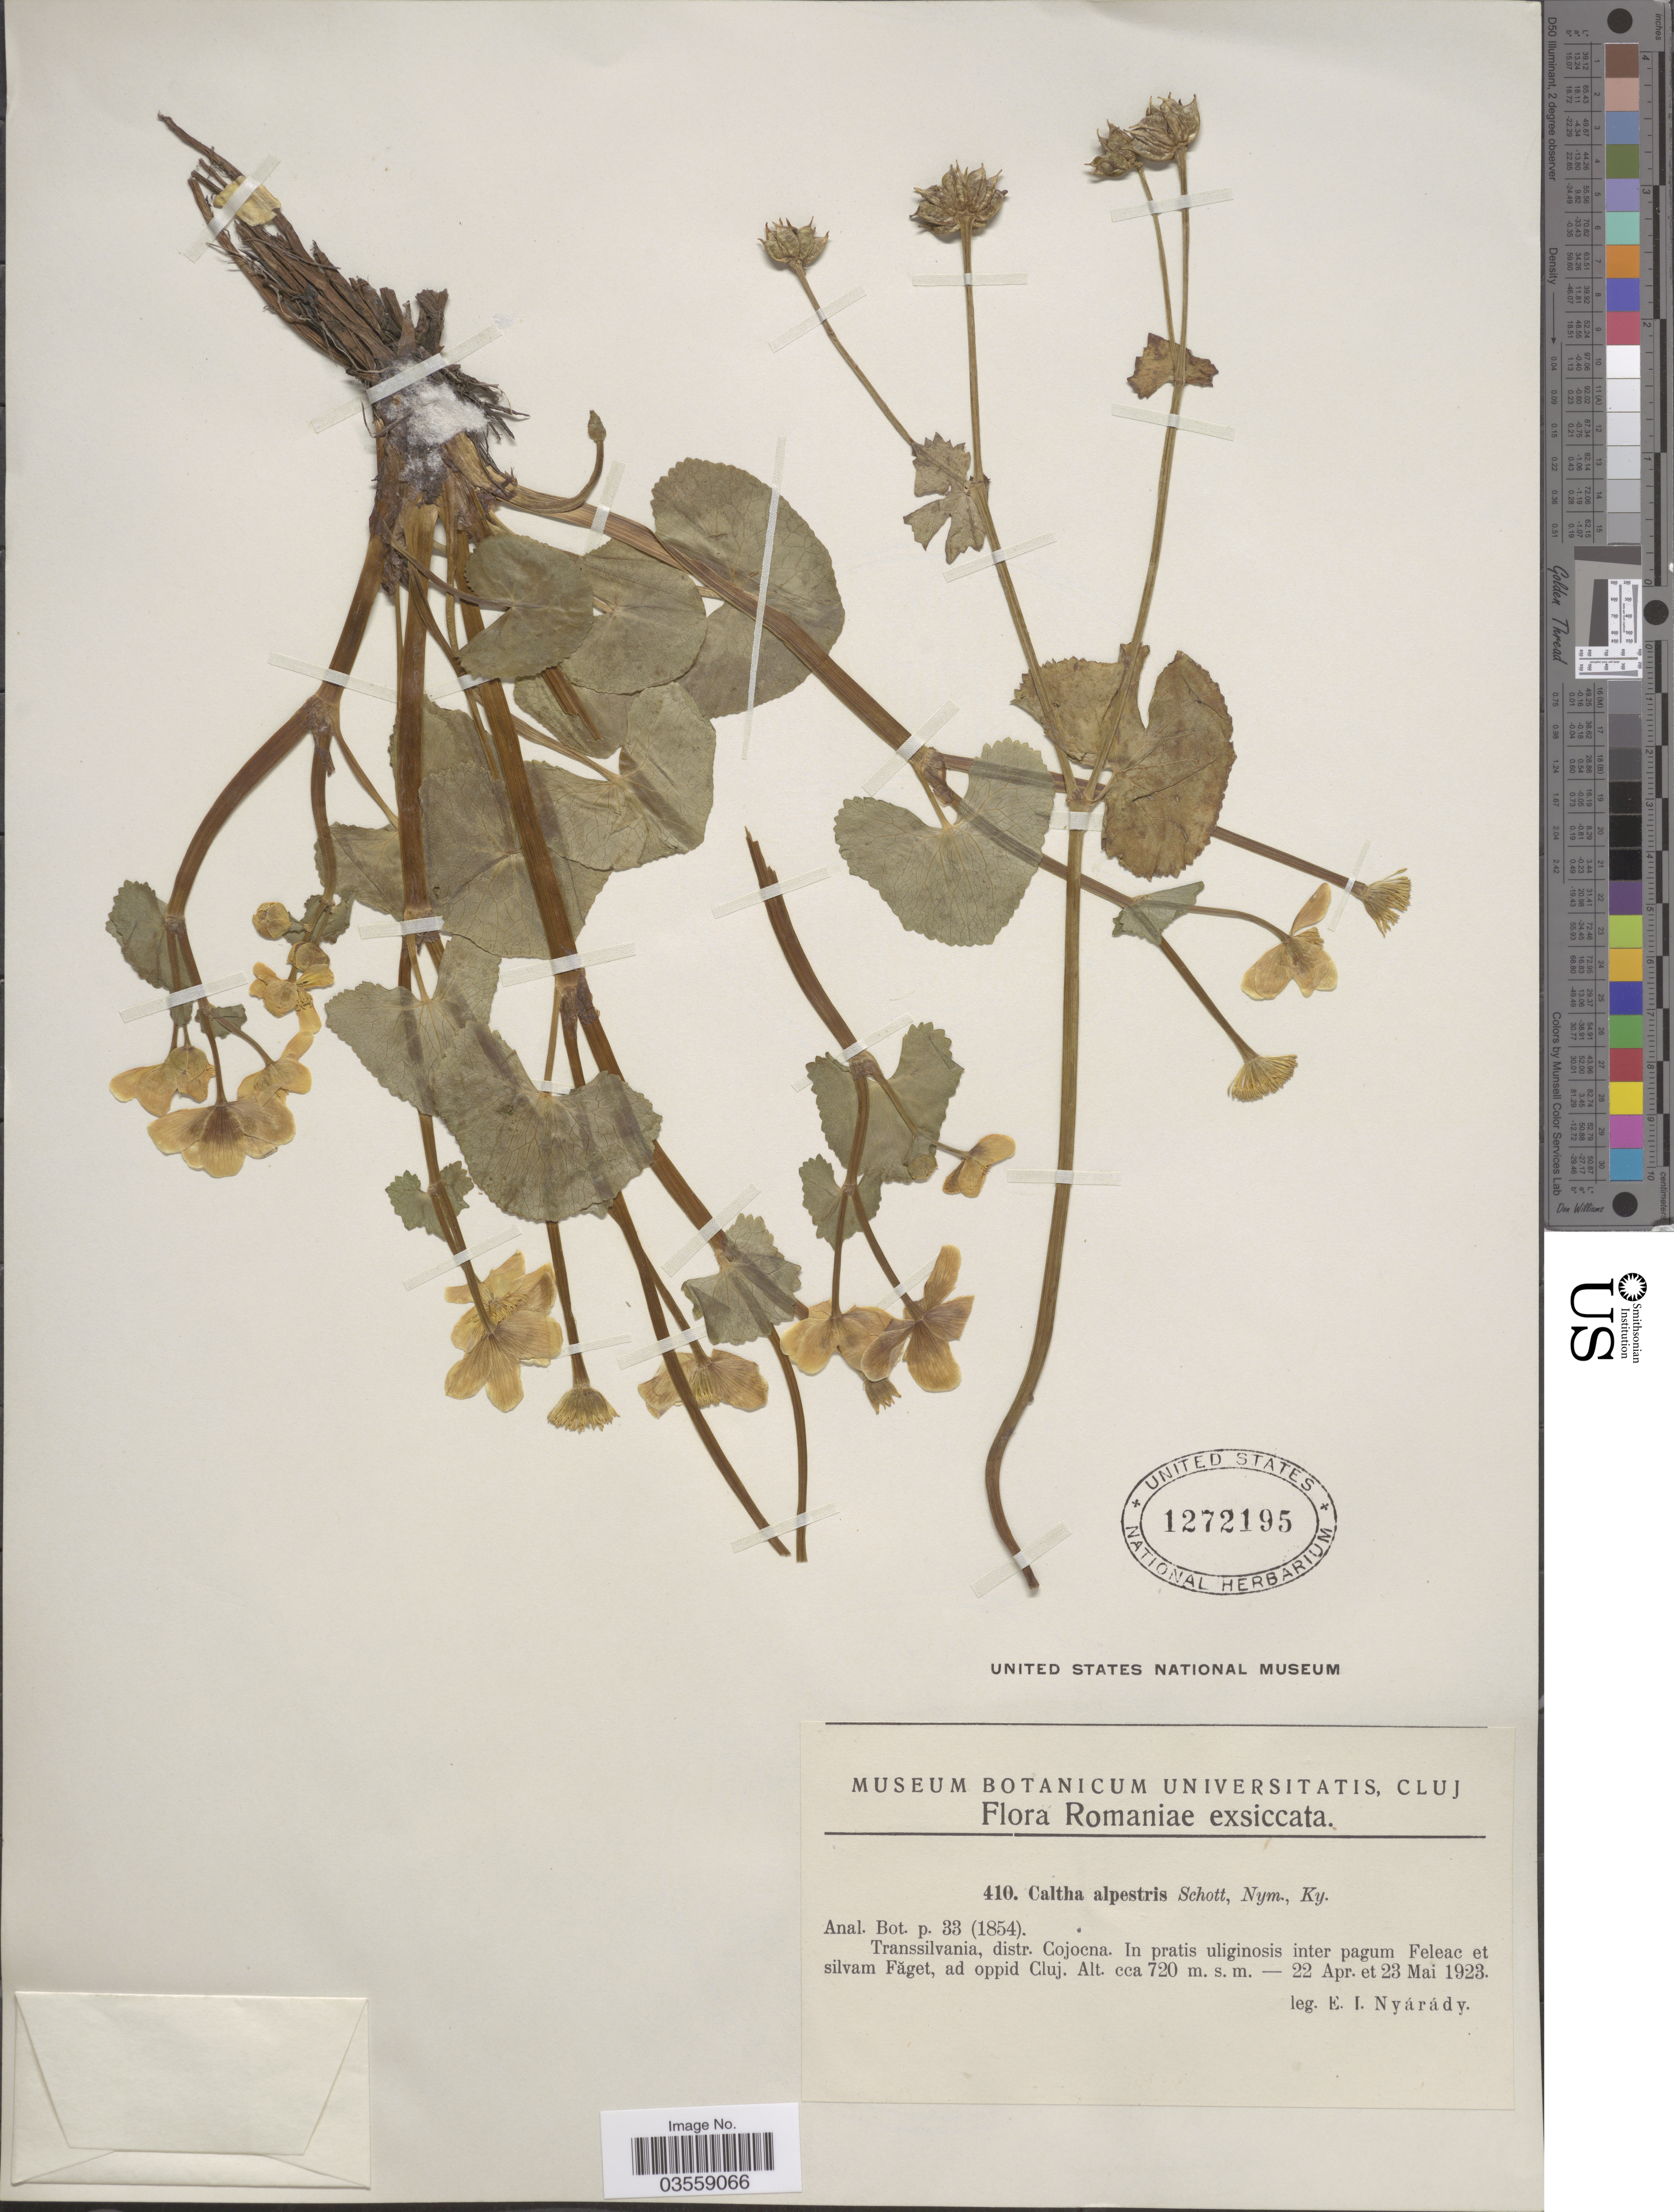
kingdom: Plantae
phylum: Tracheophyta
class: Magnoliopsida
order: Ranunculales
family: Ranunculaceae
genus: Caltha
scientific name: Caltha alpina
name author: (Schur) Schur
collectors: E. Nyárády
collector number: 410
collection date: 1923-04-22/1923-05-23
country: Romania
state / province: Cluj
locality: Transsilvania, distr. Cojocna. In pratis uliginosis inter pagum Feleac et silvam Faget, ad oppid Cluj.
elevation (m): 720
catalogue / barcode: US 1272195